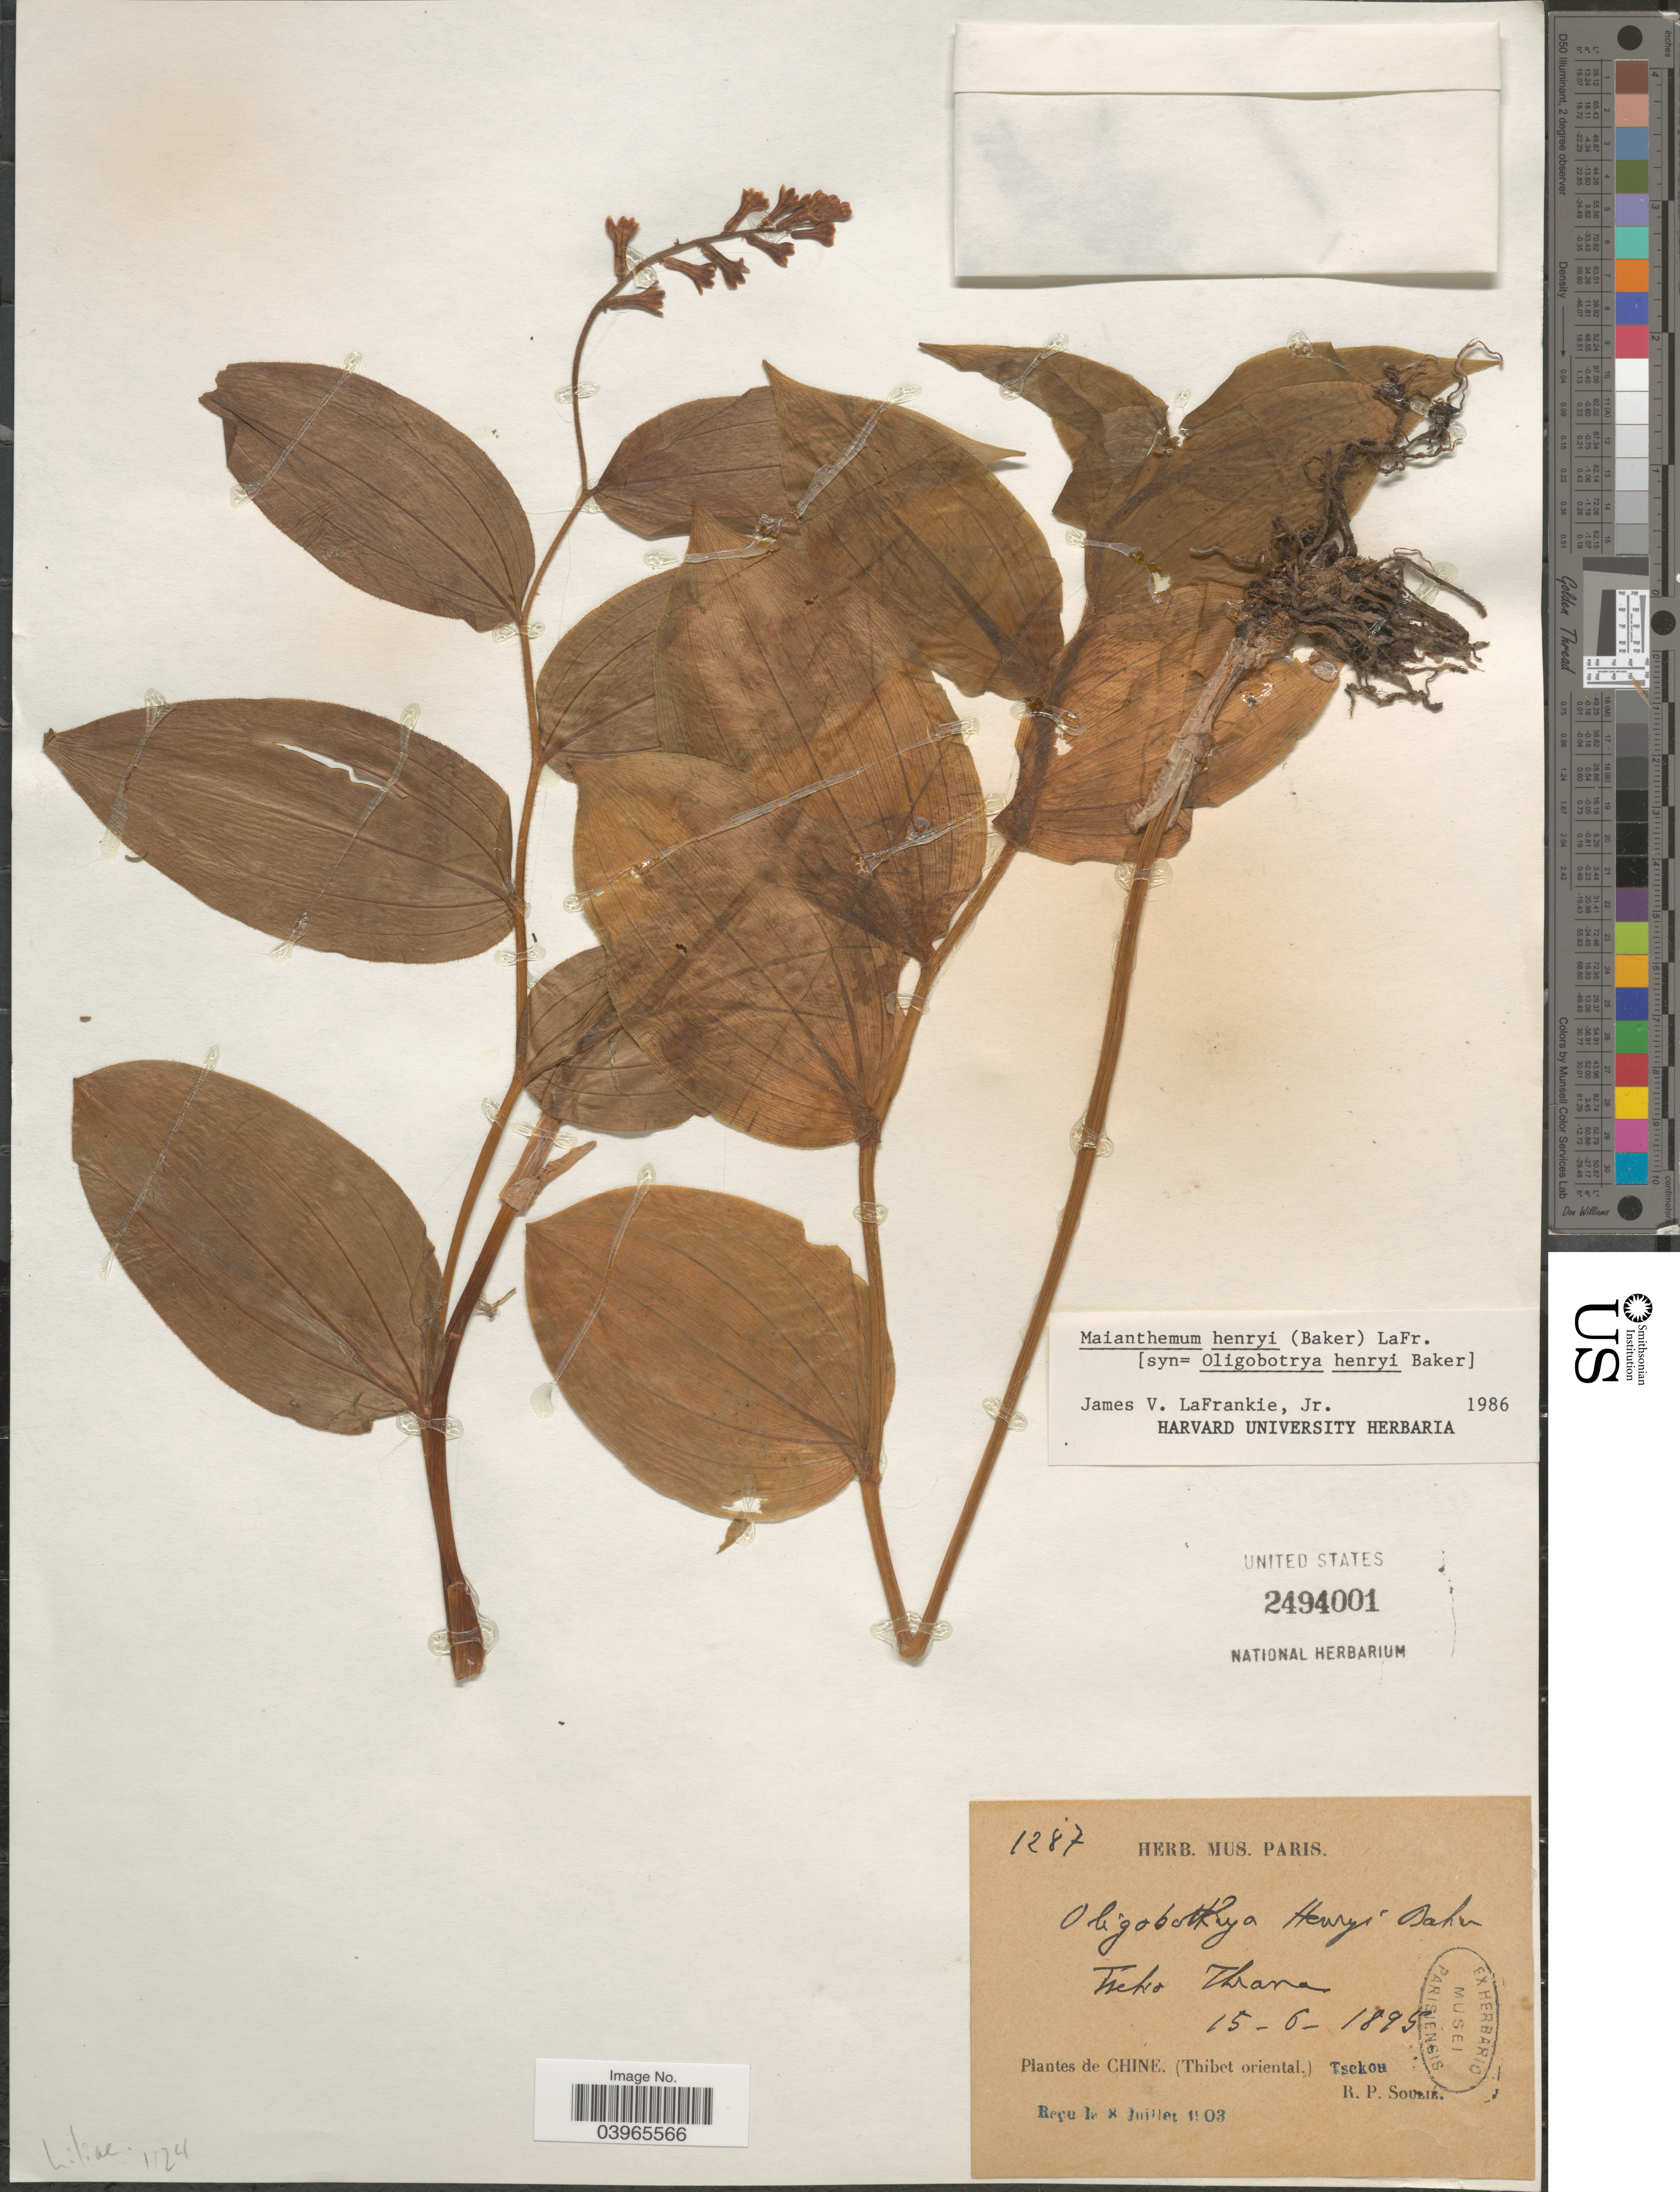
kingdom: Plantae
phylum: Tracheophyta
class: Liliopsida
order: Asparagales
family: Asparagaceae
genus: Maianthemum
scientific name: Maianthemum henryi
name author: (Baker) LaFrankie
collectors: R. Soulié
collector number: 1287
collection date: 1895-06-15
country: China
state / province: Xizang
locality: Tseko Thiana. [interpreted] Thibet oriental. Tsekou.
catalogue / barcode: US 2494001